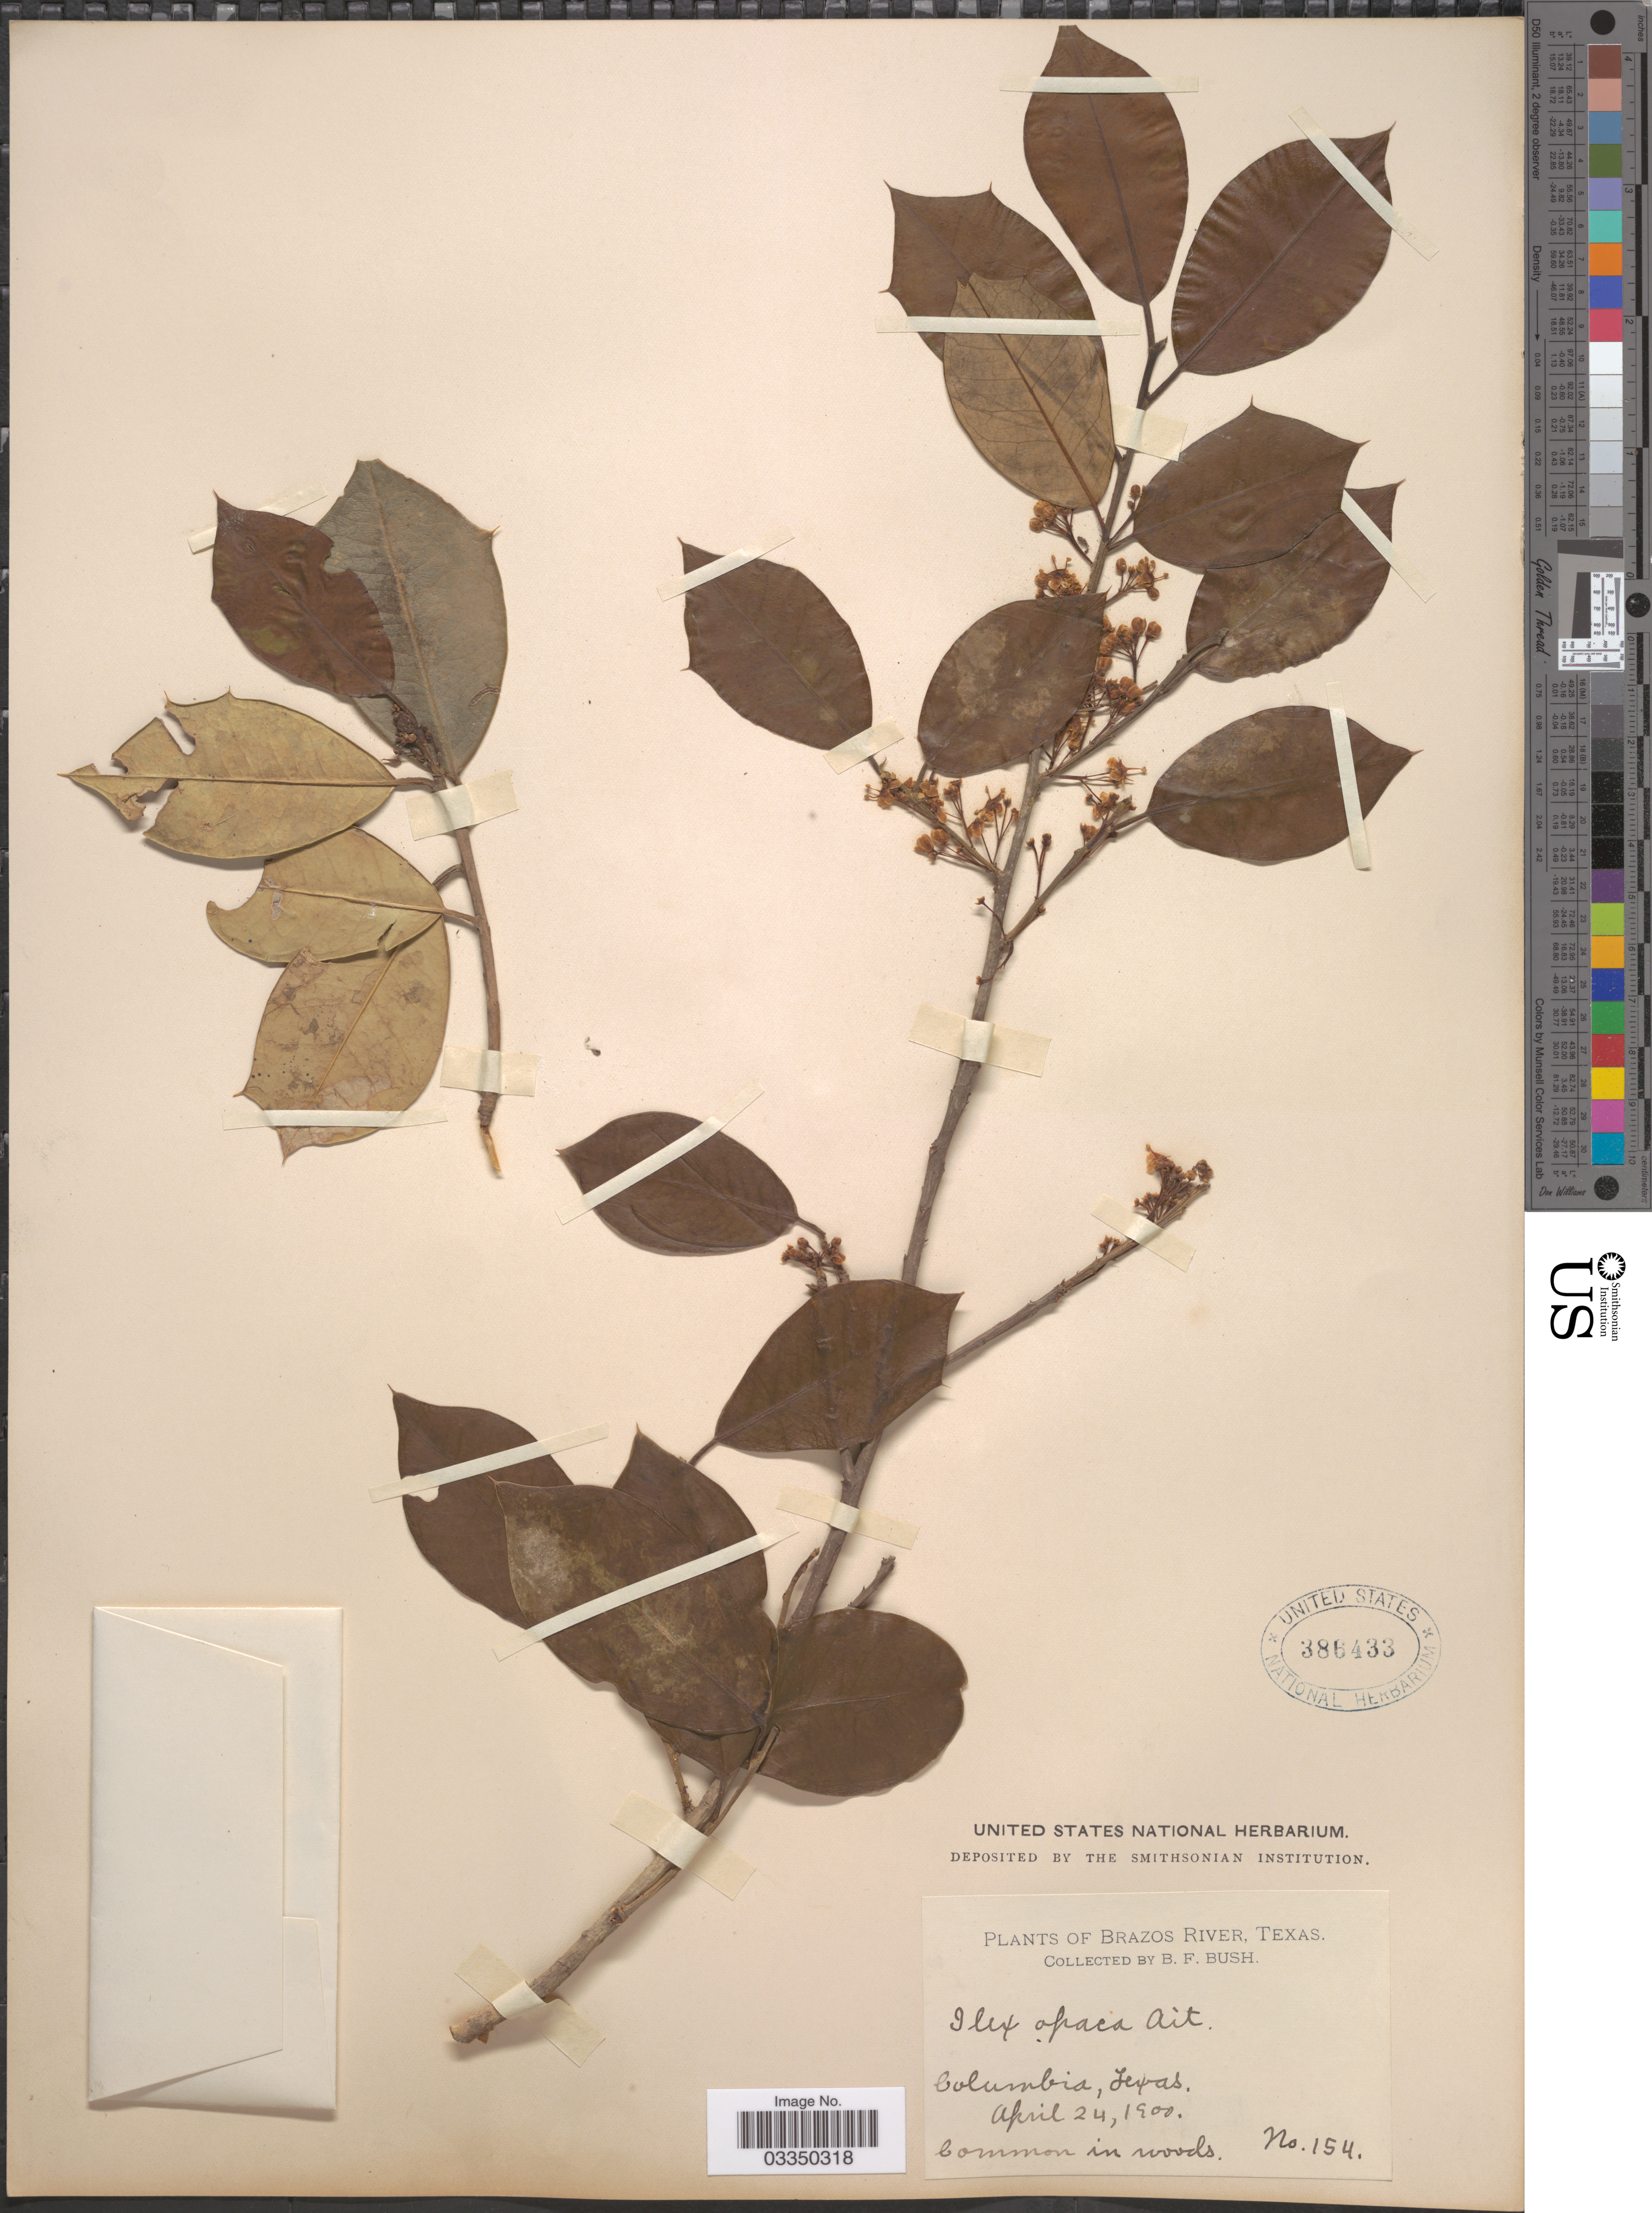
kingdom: Plantae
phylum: Tracheophyta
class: Magnoliopsida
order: Aquifoliales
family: Aquifoliaceae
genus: Ilex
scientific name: Ilex opaca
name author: Aiton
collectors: B. F. Bush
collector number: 154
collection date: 1900-04-24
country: United States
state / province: Texas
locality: Brazos River. Columbia.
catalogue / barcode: US 386433